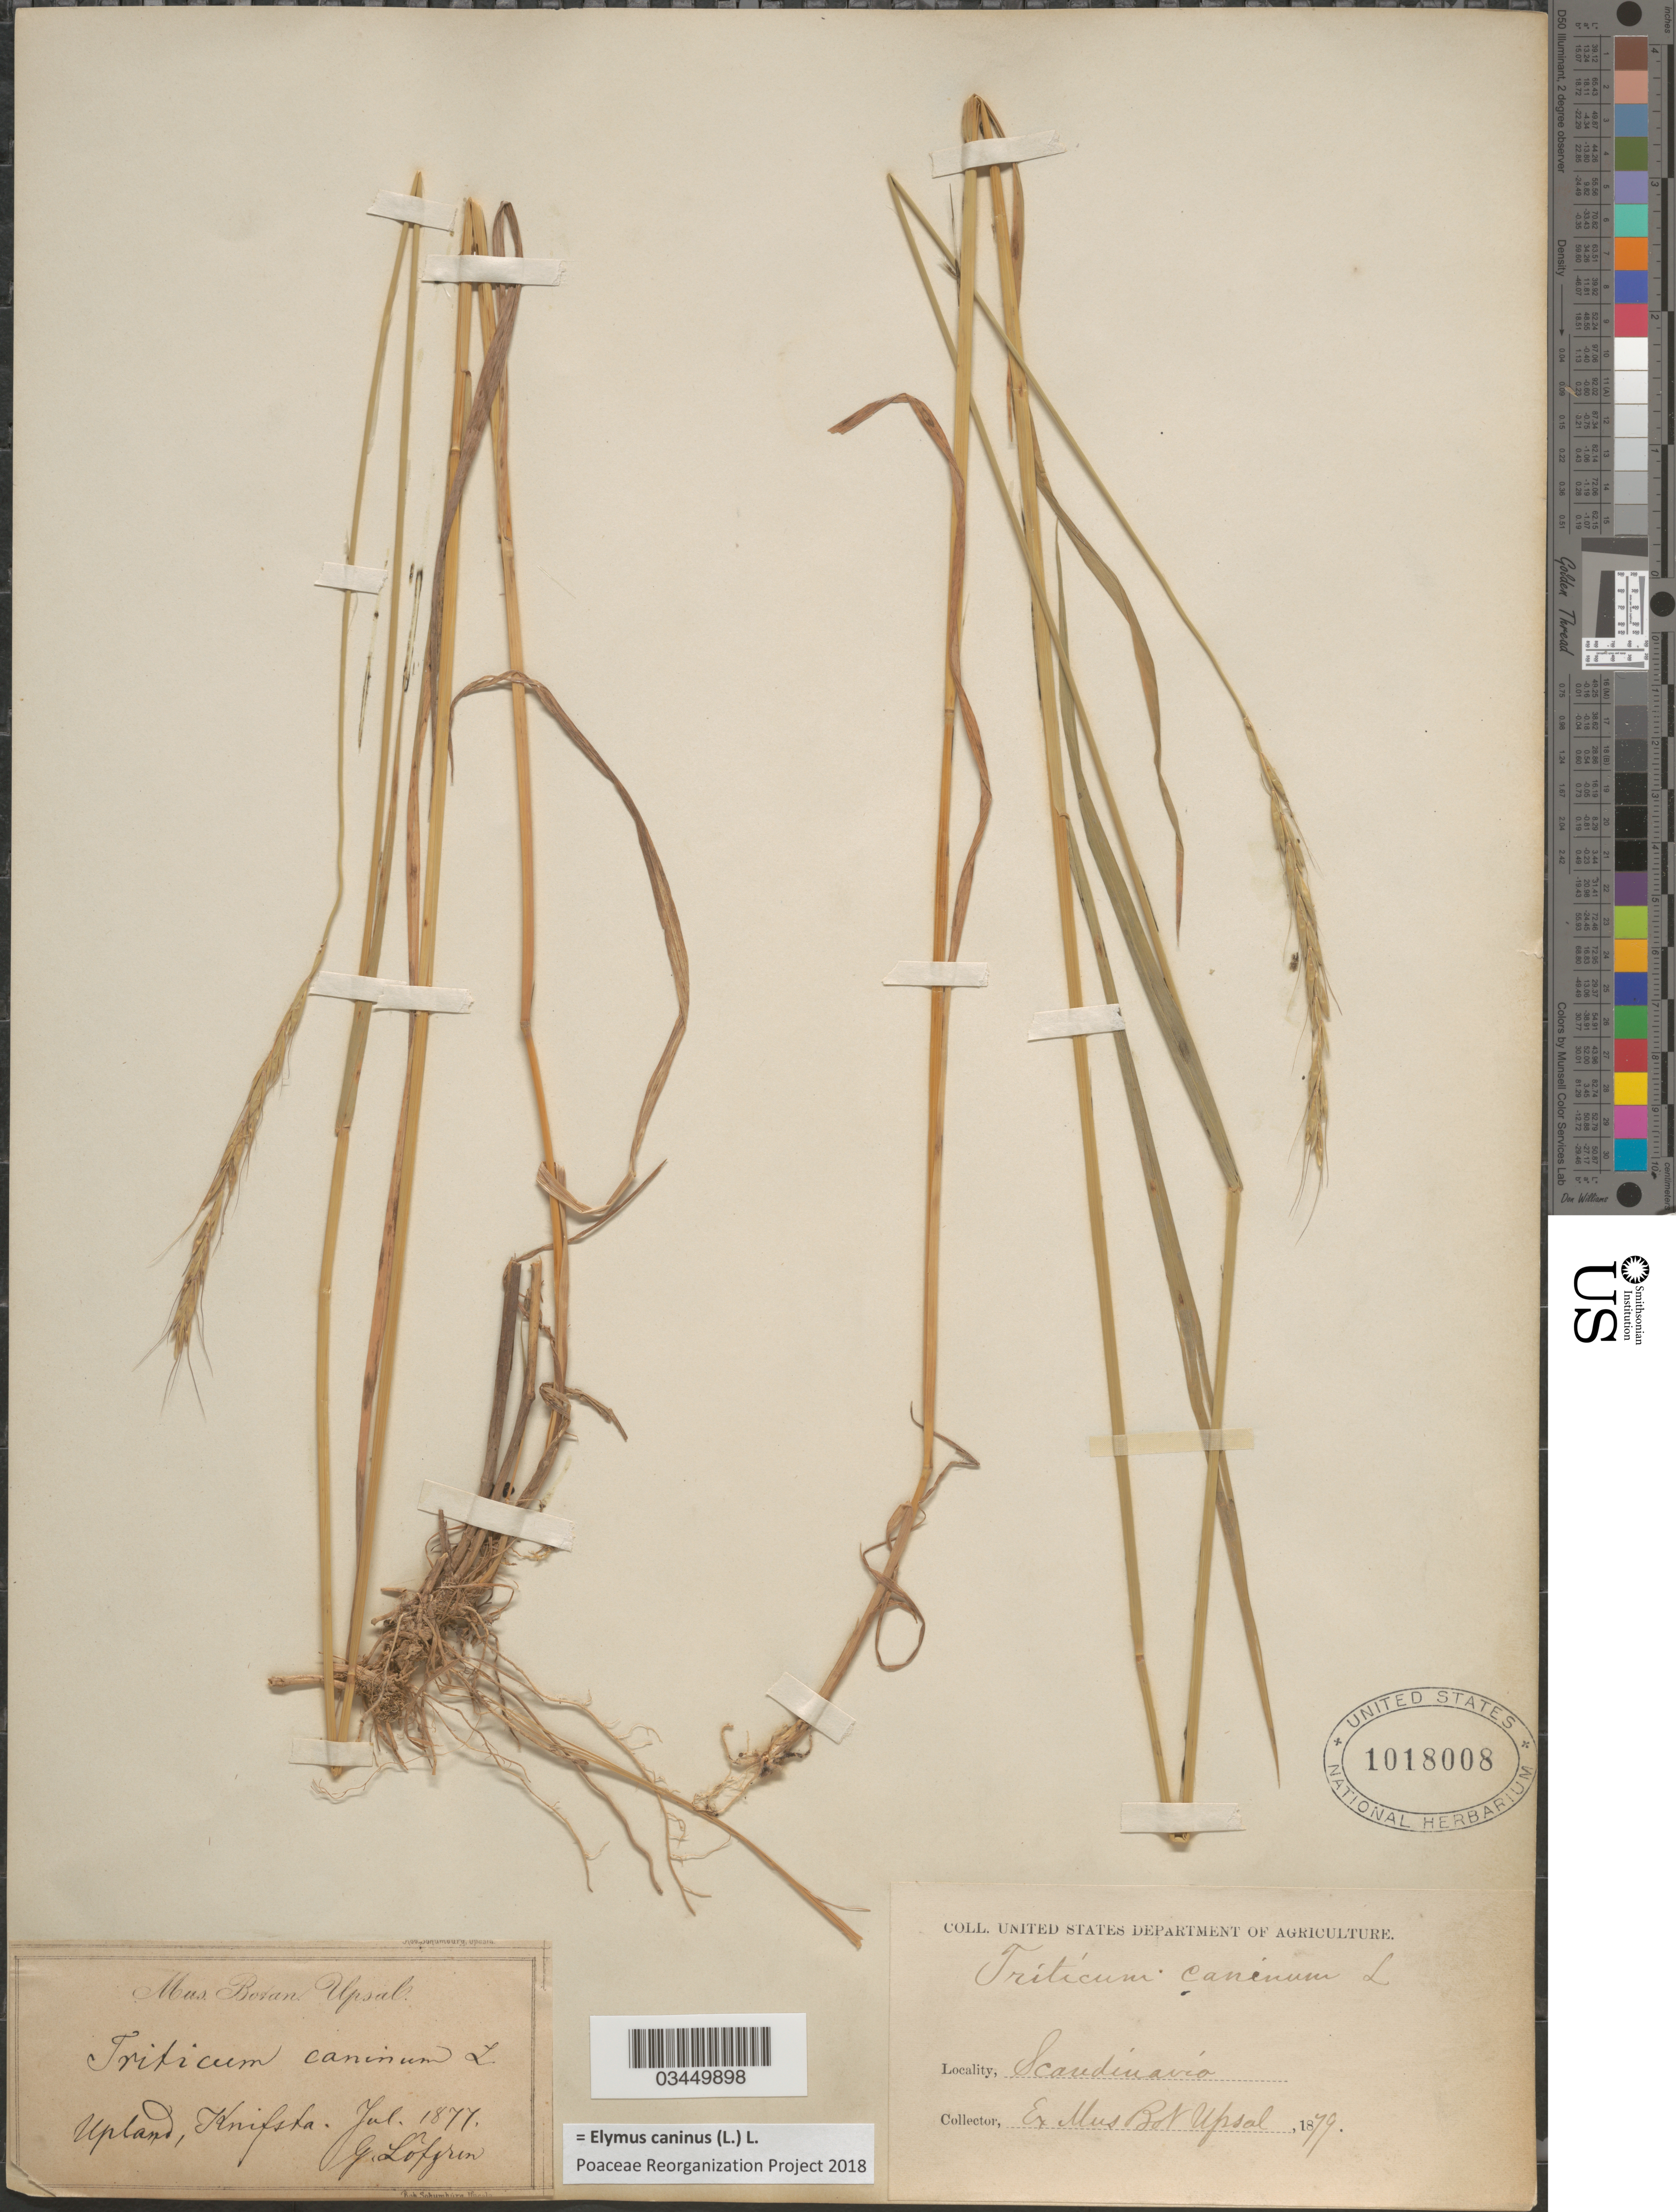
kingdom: Plantae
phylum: Tracheophyta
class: Liliopsida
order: Poales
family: Poaceae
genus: Elymus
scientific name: Elymus caninus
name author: (L.) L.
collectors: G. Löfgren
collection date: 1877-07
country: Sweden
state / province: Uppsala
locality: Upland, Knifsta. Scandínavía.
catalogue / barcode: US 1018008